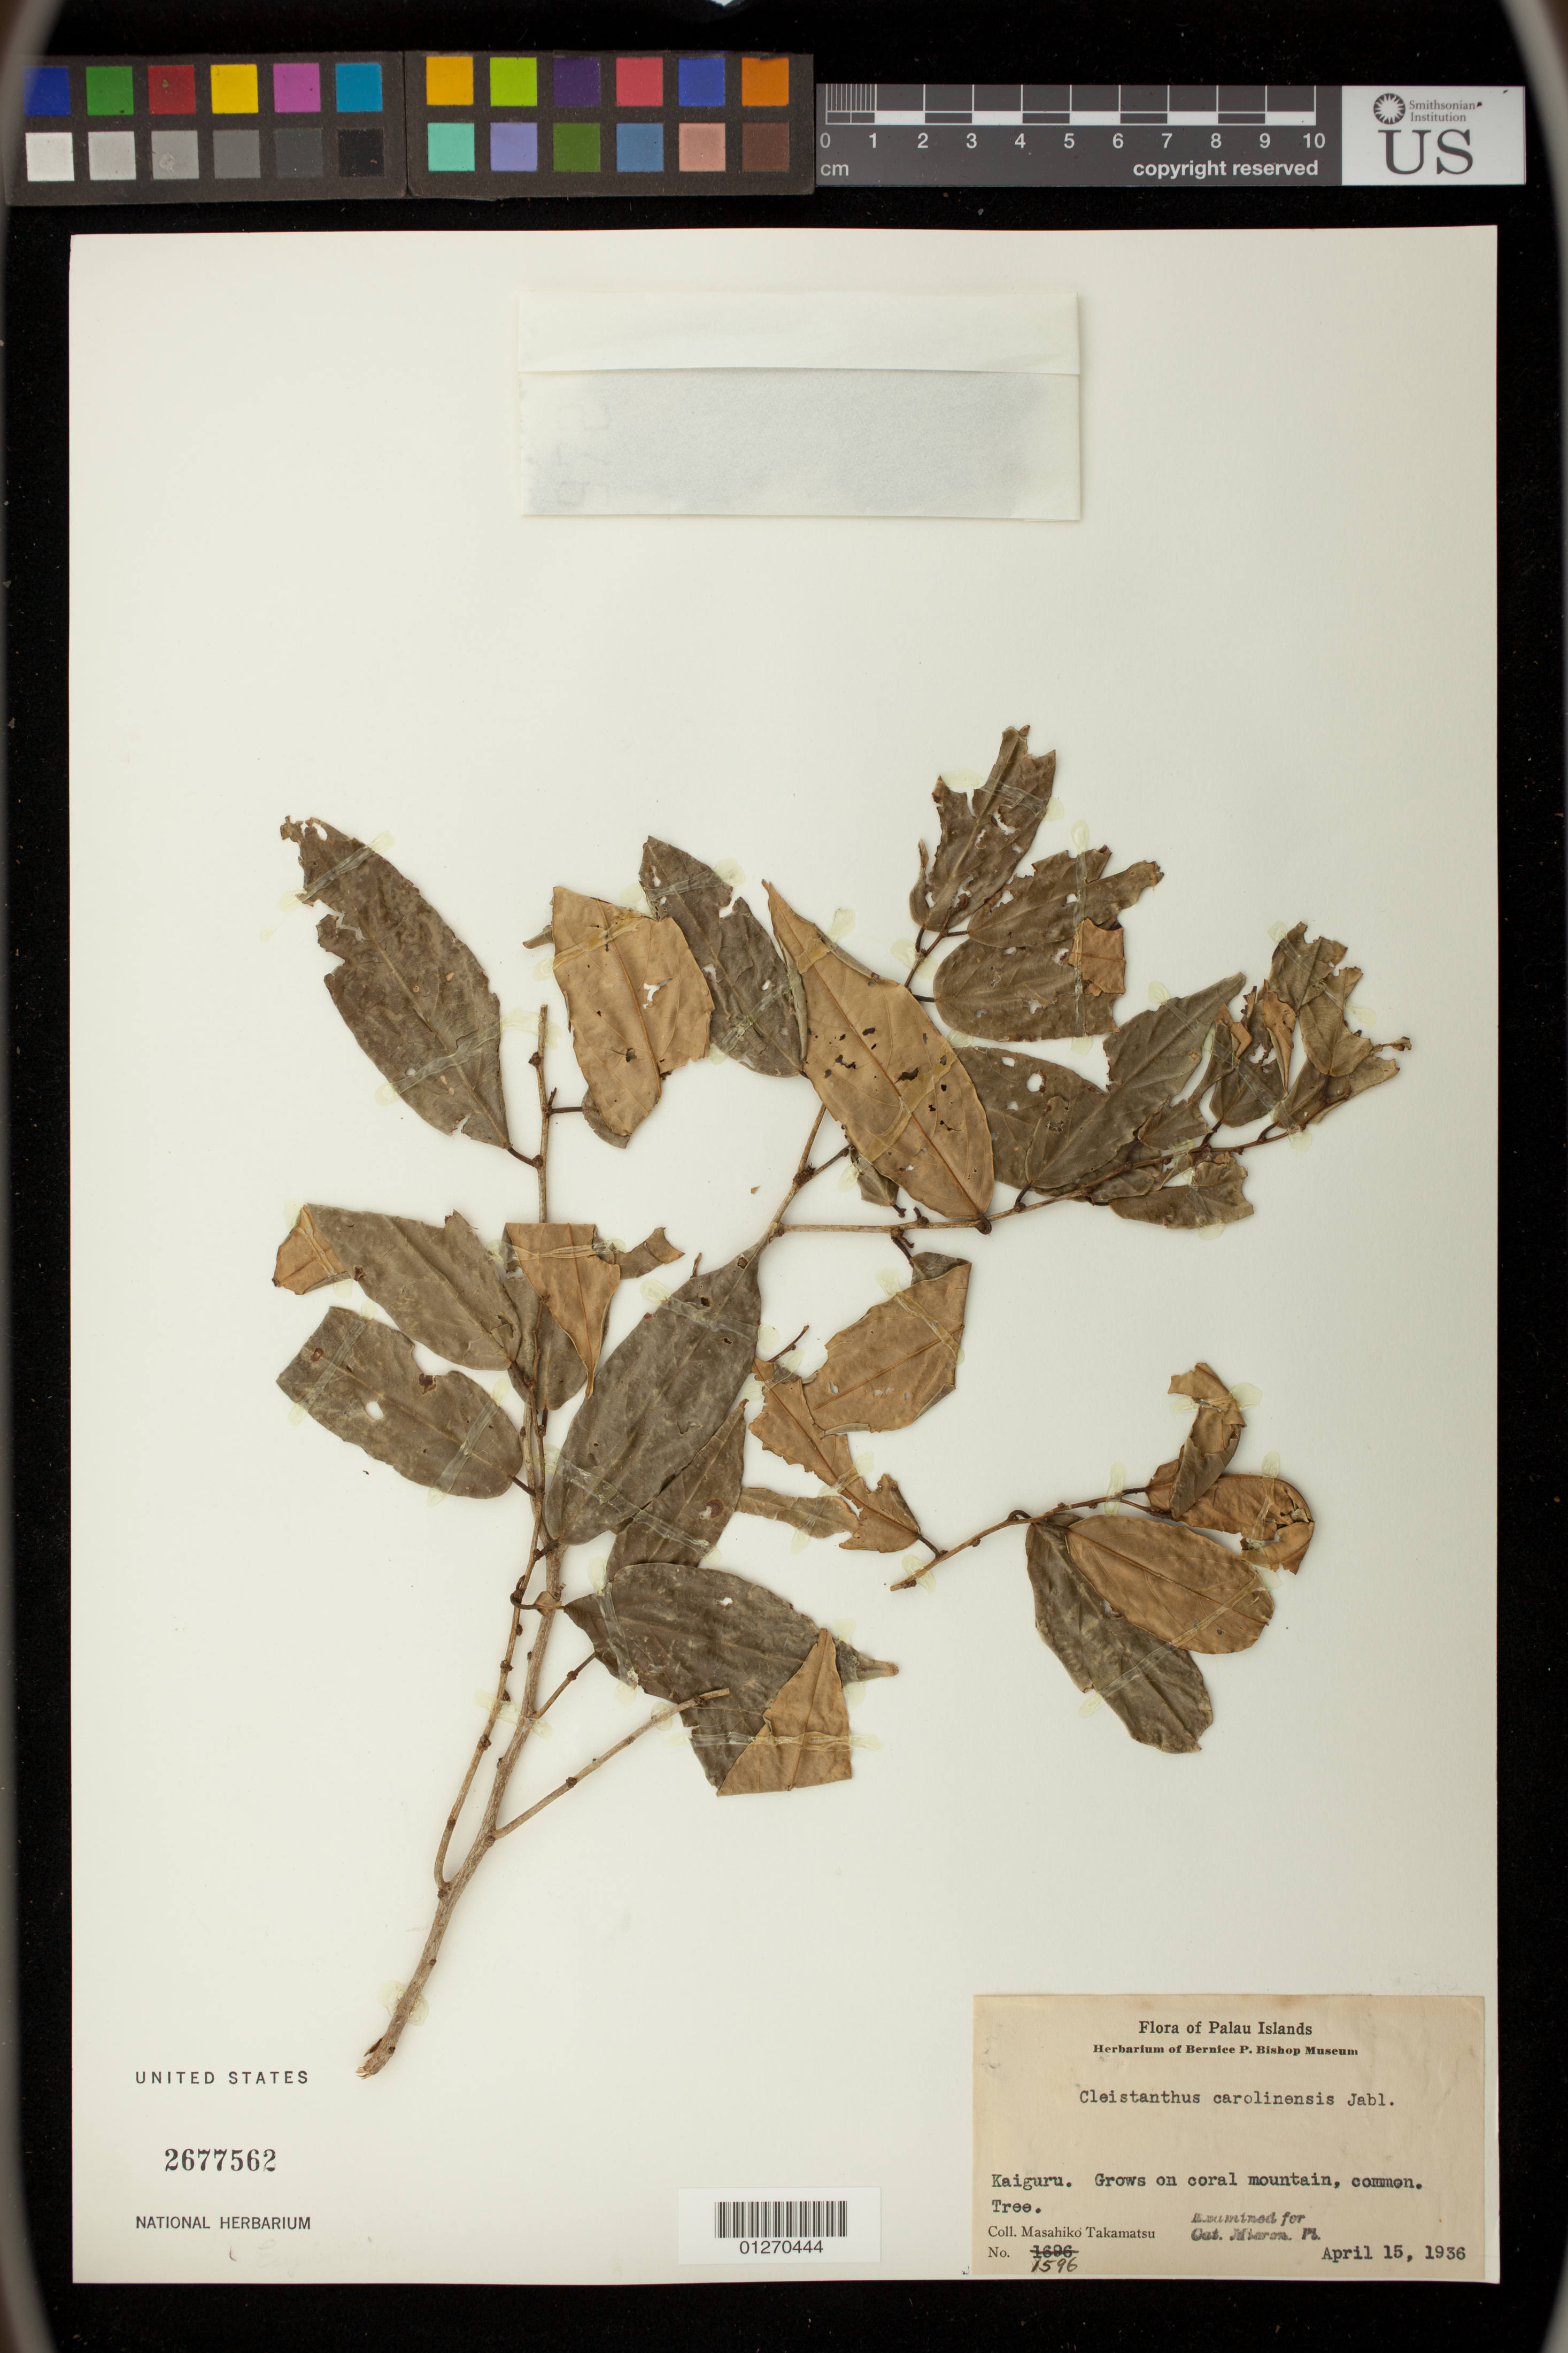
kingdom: Plantae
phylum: Tracheophyta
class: Magnoliopsida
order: Malpighiales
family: Phyllanthaceae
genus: Cleistanthus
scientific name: Cleistanthus carolinianus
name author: Jabl.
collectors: M. Takamatsu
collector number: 1596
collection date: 1936-04-15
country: Palau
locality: Kaiguru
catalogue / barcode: US 2677562